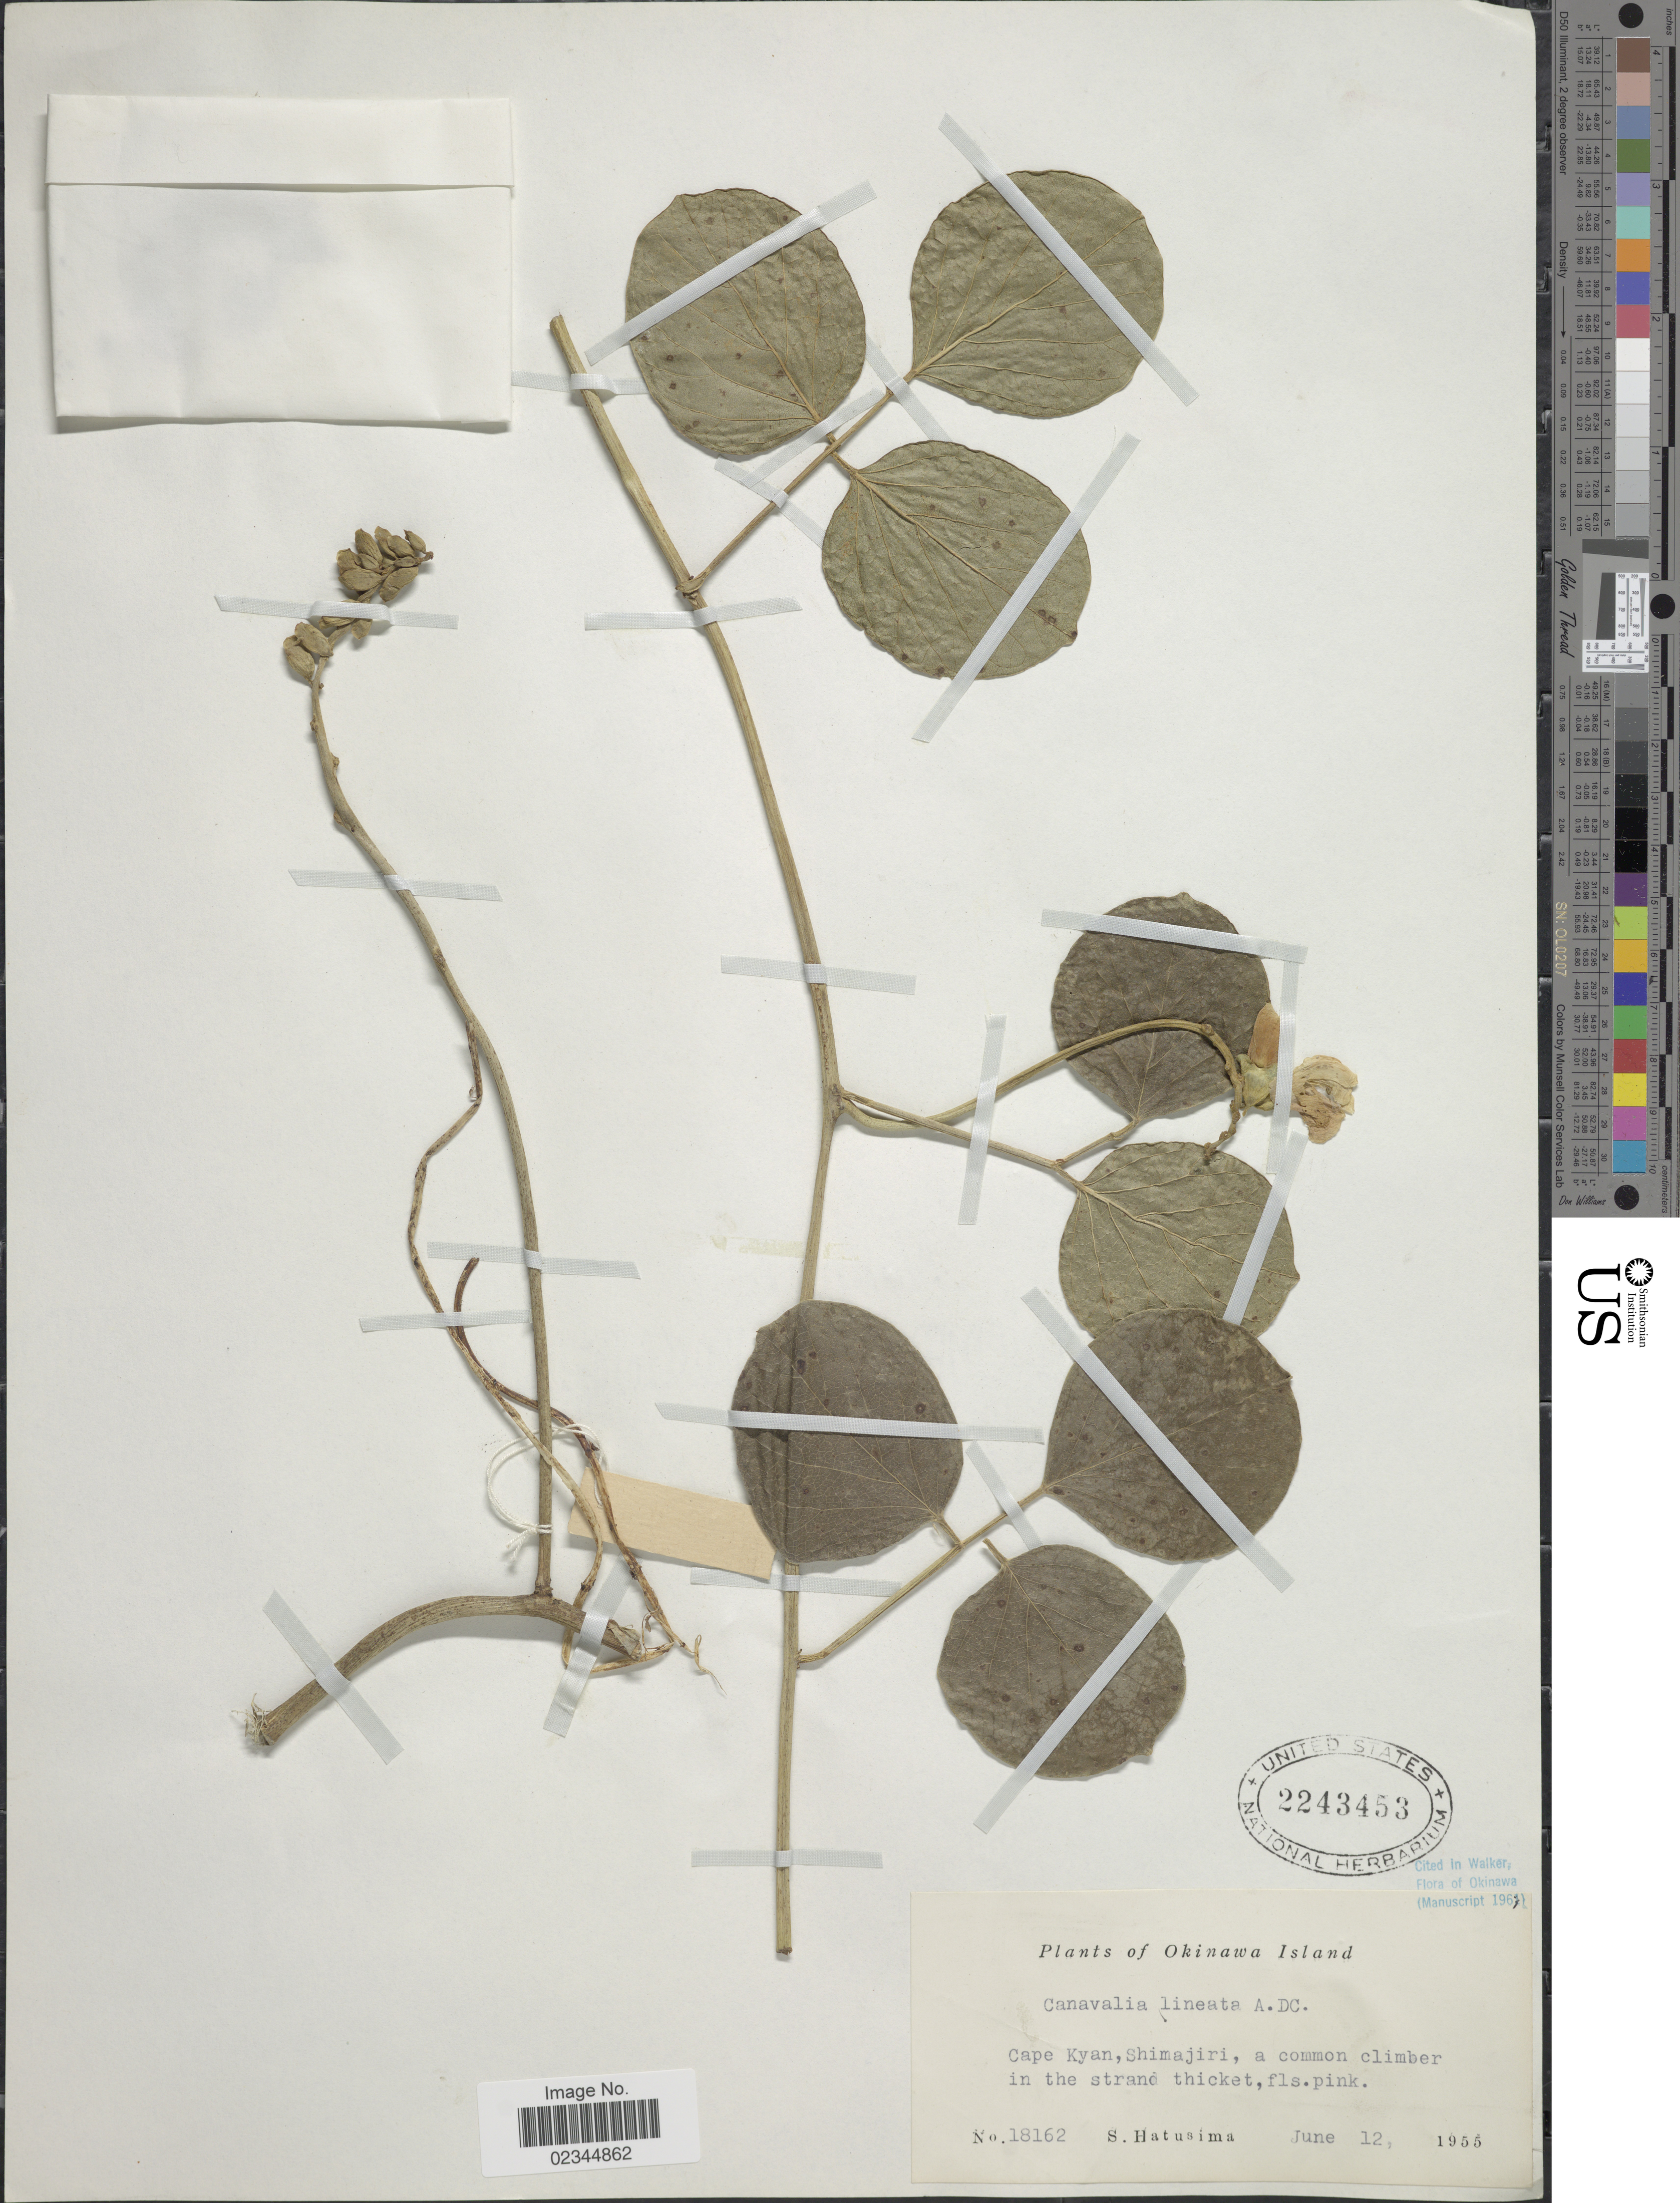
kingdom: Plantae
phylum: Tracheophyta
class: Magnoliopsida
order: Fabales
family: Fabaceae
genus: Canavalia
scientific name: Canavalia lineata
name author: (Thunb.) DC.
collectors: S. Hatusima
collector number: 18162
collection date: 1955-06-12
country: Japan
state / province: Okinawa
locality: Okinawa Island, Cape Kyan, Shimajiri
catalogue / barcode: US 2243453